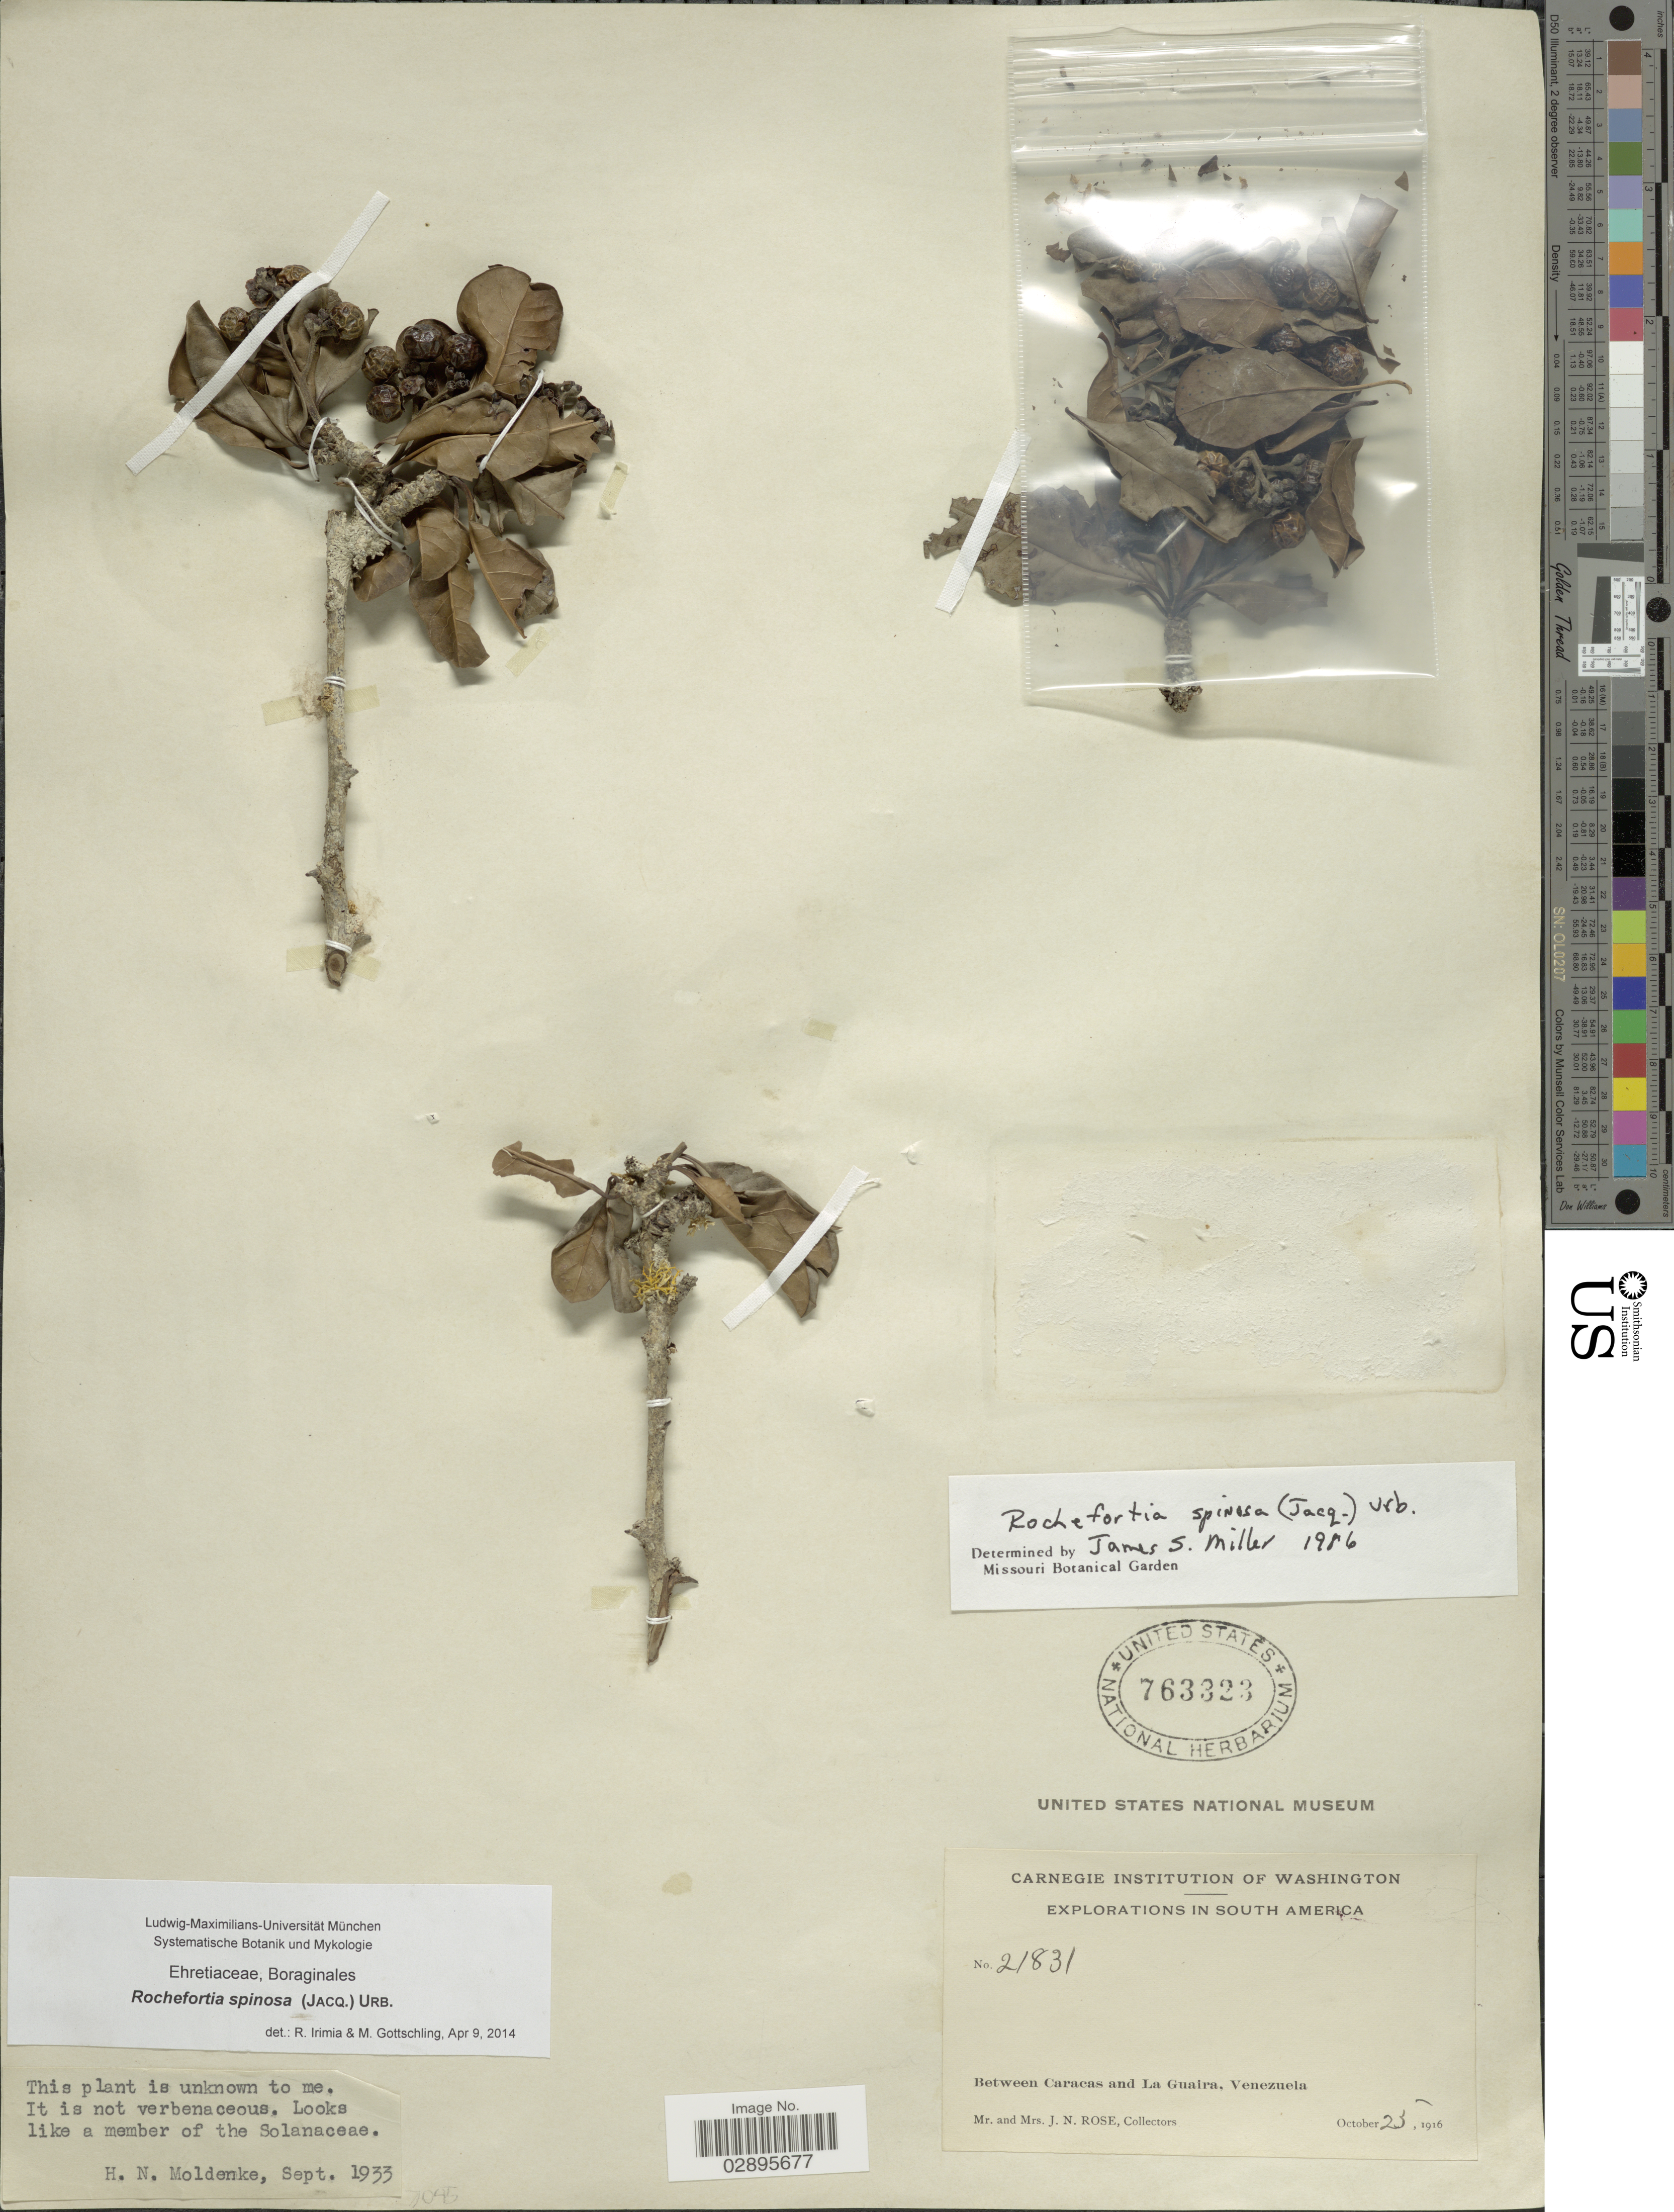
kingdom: Plantae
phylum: Tracheophyta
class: Magnoliopsida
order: Boraginales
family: Ehretiaceae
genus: Rochefortia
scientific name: Rochefortia spinosa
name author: (Jacq.) Urb.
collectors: J. N. Rose & L. B. Rose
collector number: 21831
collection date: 1916-10-23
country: Venezuela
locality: Between Caracas and La Guiara.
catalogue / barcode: US 763323